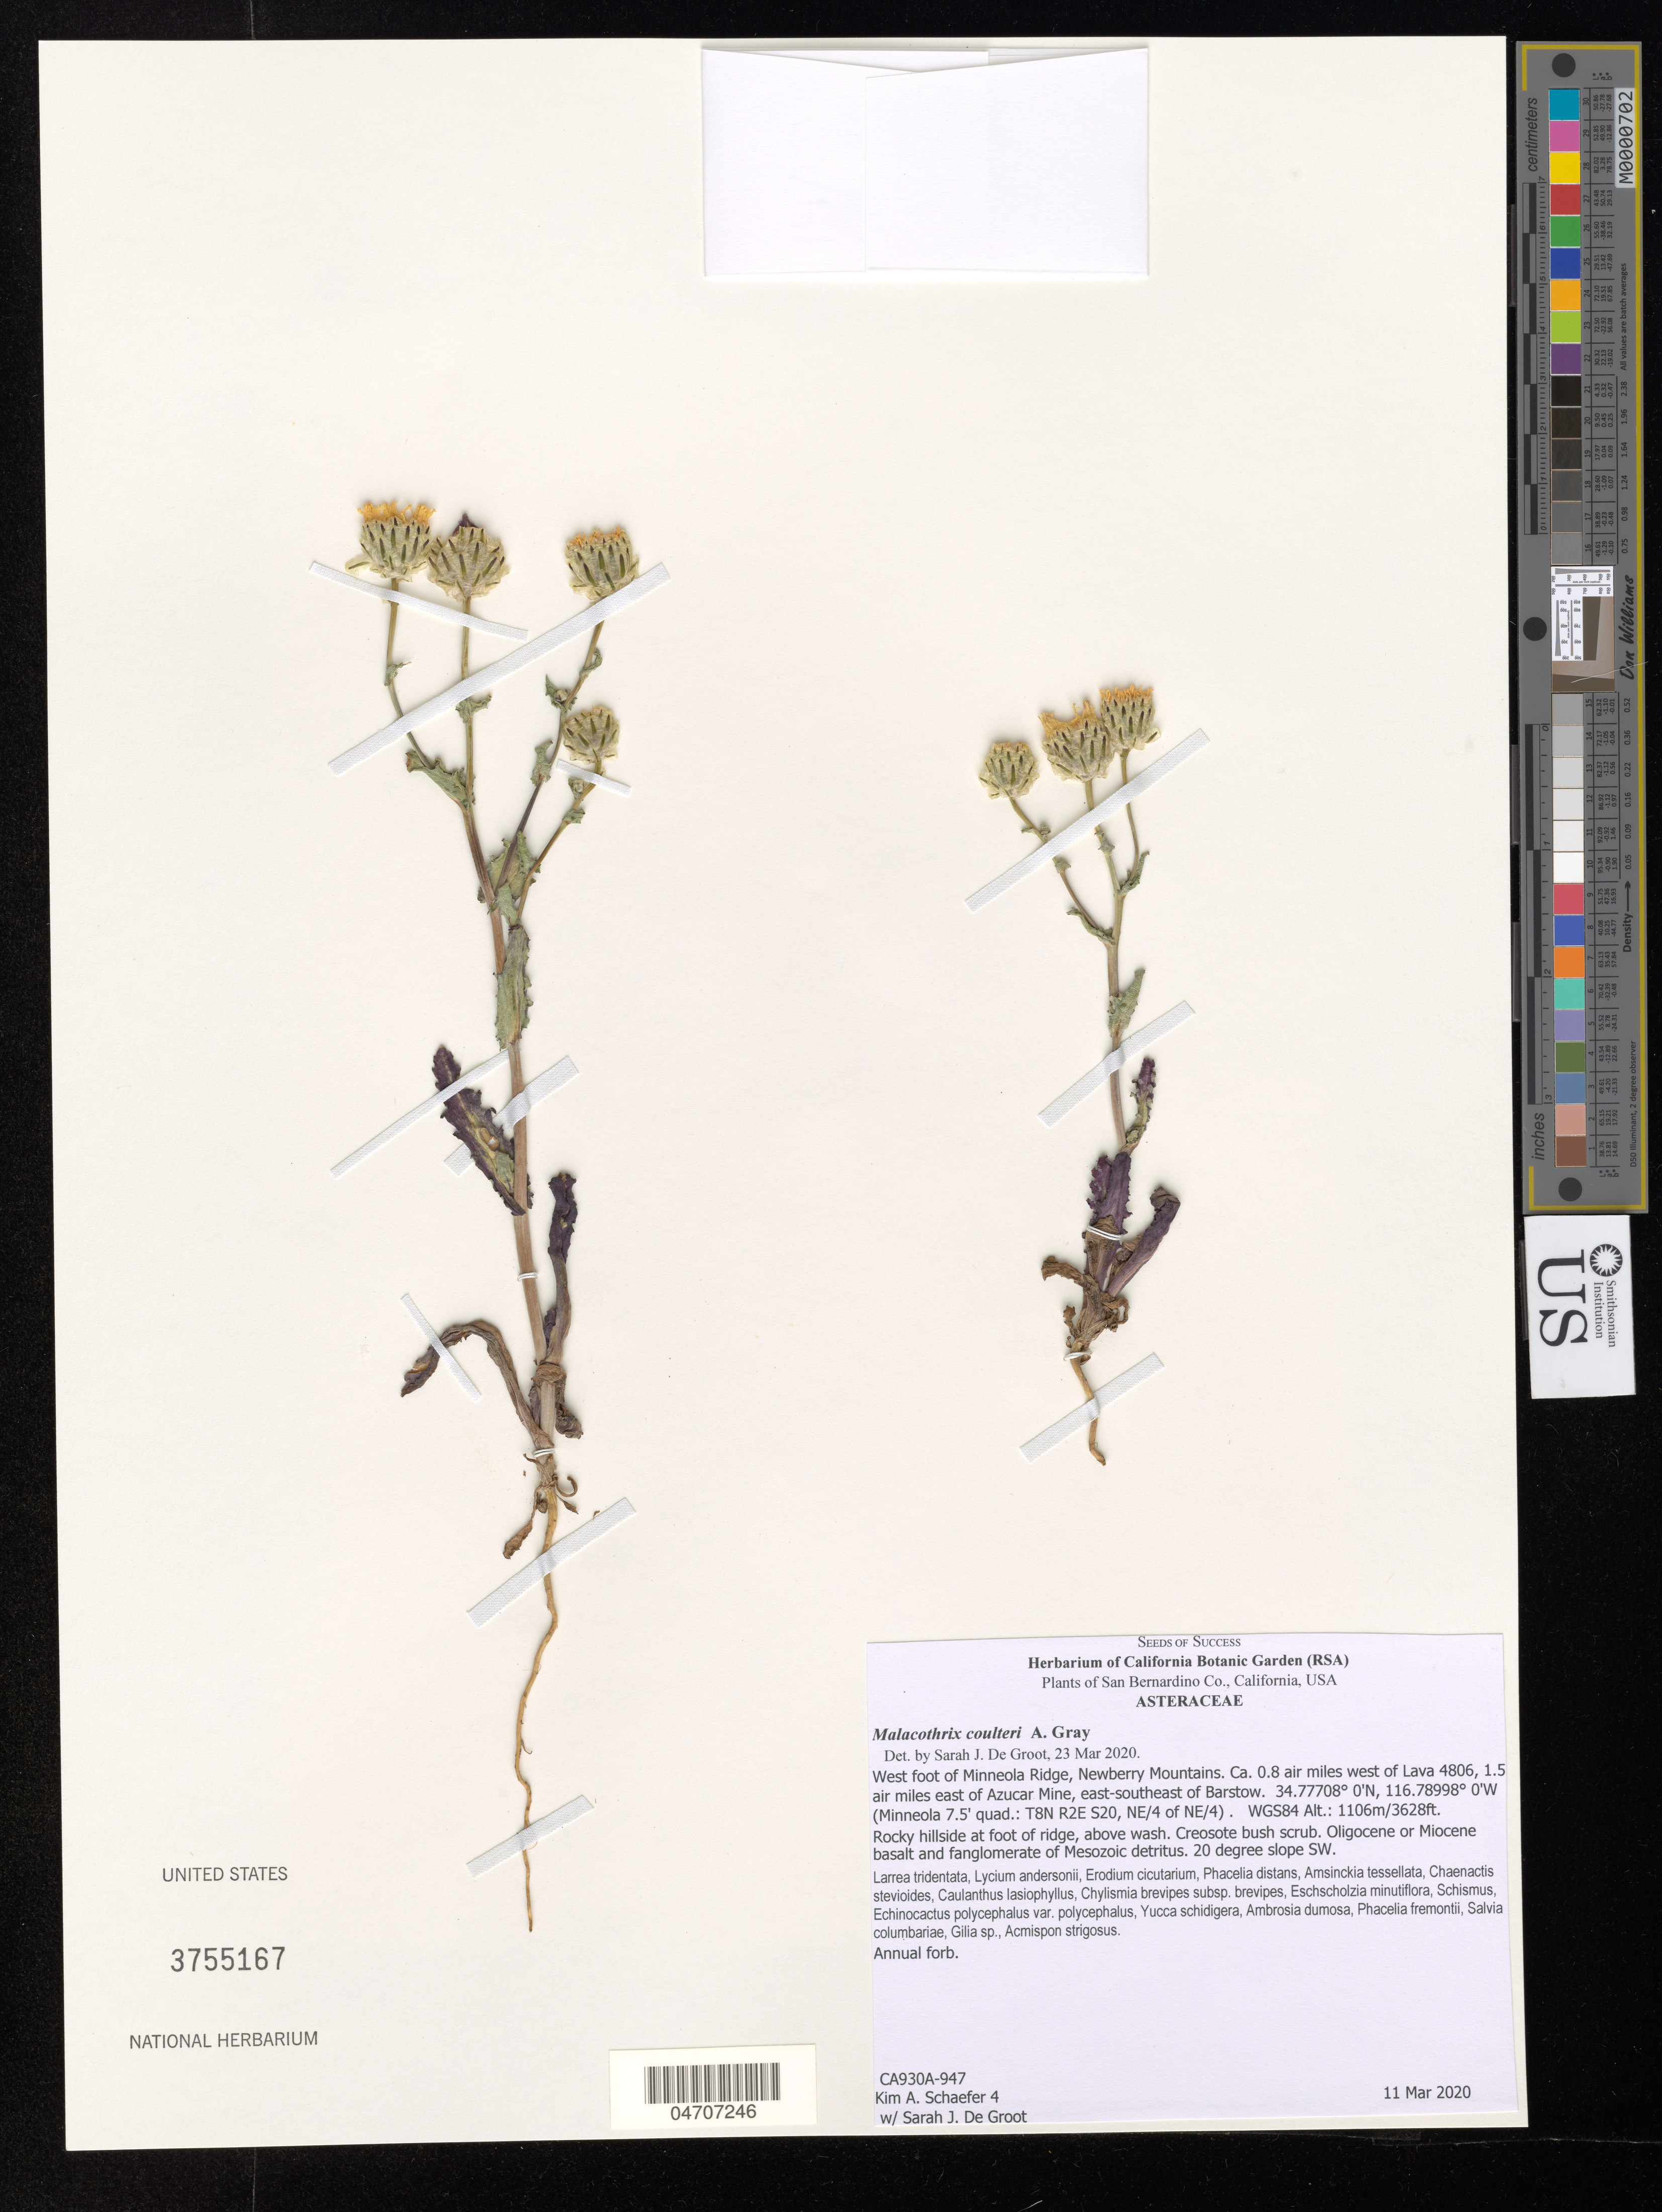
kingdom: Plantae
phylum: Tracheophyta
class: Magnoliopsida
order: Asterales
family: Asteraceae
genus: Malacothrix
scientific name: Malacothrix coulteri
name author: Harv. & A. Gray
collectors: K. Schaefer & S. De Groot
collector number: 4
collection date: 2020-03-11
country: United States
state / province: California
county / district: San Bernardino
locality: San Bernardino Co. West foot of Minneola Ridge, Newberry Mountains. Ca. 0.8 air miles west of Lava 4806, 1.5 air miles east of Azucar Mine, east-southeast of Barstow. (Minneola 7.5' quad.: T8N R2E S20, NE/4 of NE/4). WGS84.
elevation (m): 1106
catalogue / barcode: US 3755167